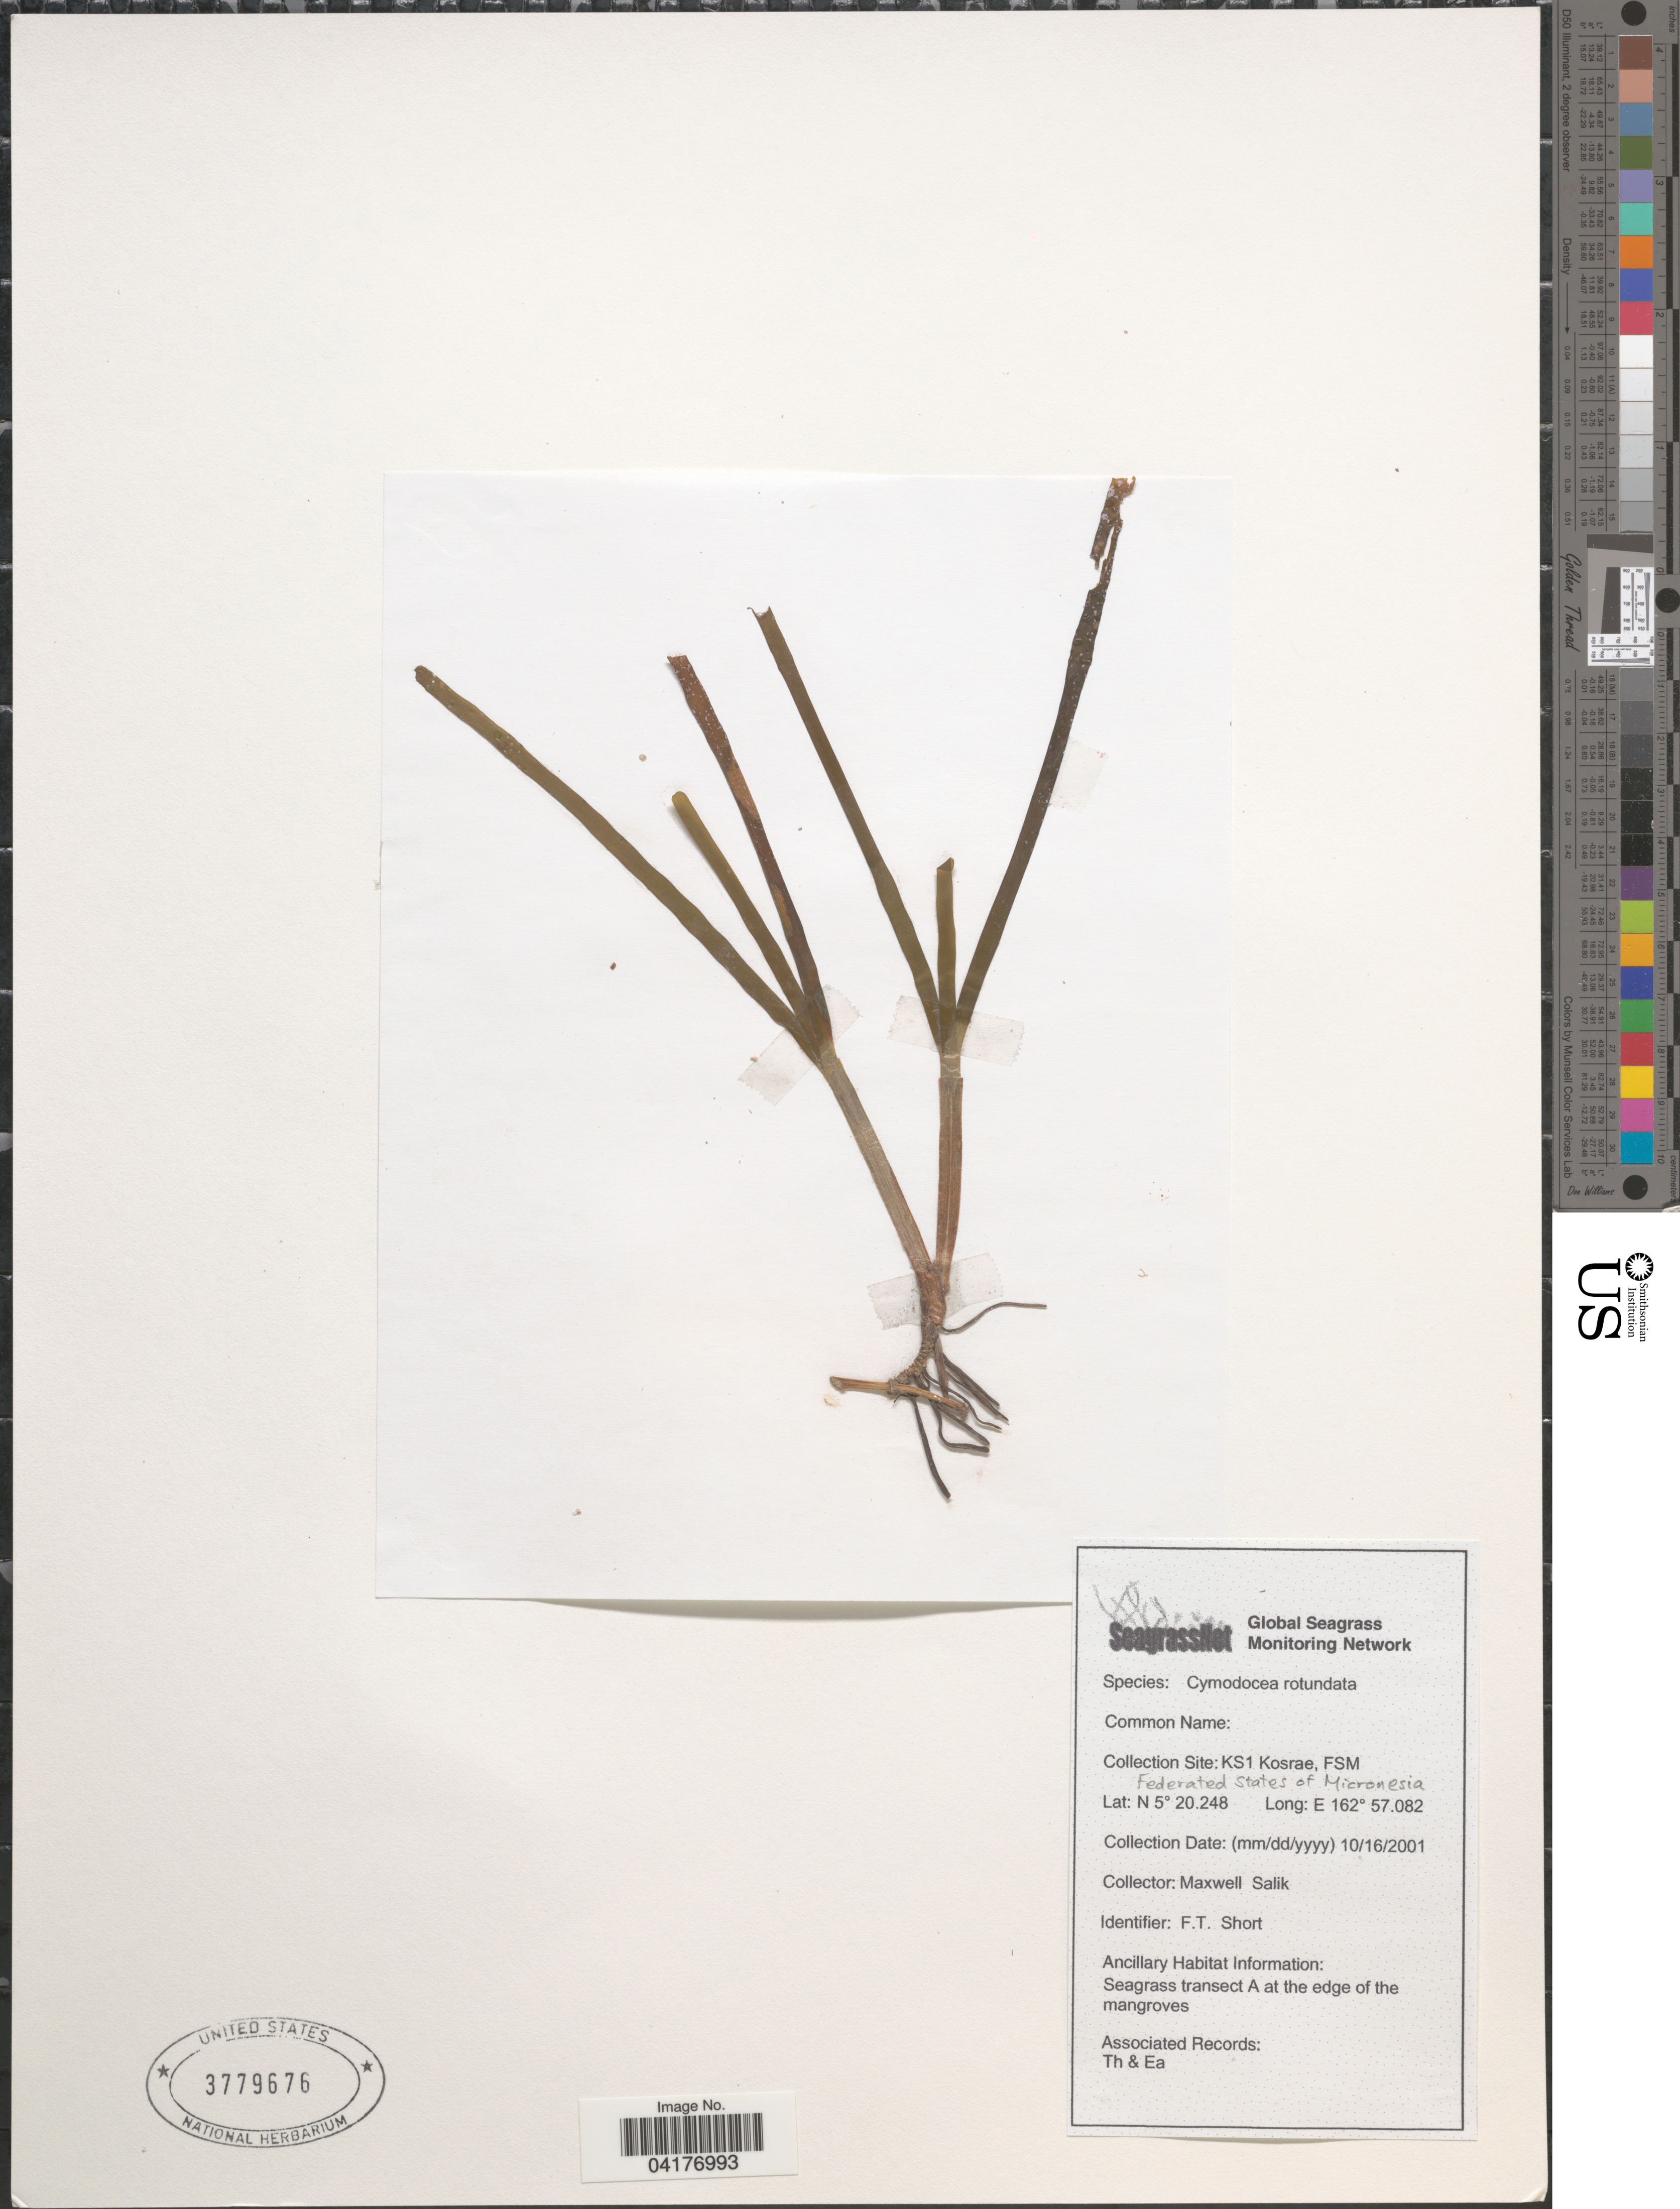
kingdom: Plantae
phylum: Tracheophyta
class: Liliopsida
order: Alismatales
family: Cymodoceaceae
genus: Cymodocea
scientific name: Cymodocea rotundata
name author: Asch. & Schweinf.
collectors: M. Salik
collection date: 2001-10-16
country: Micronesia, Federated States of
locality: Collection site: KS1 Kosrae, FSM.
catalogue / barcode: US 3779676